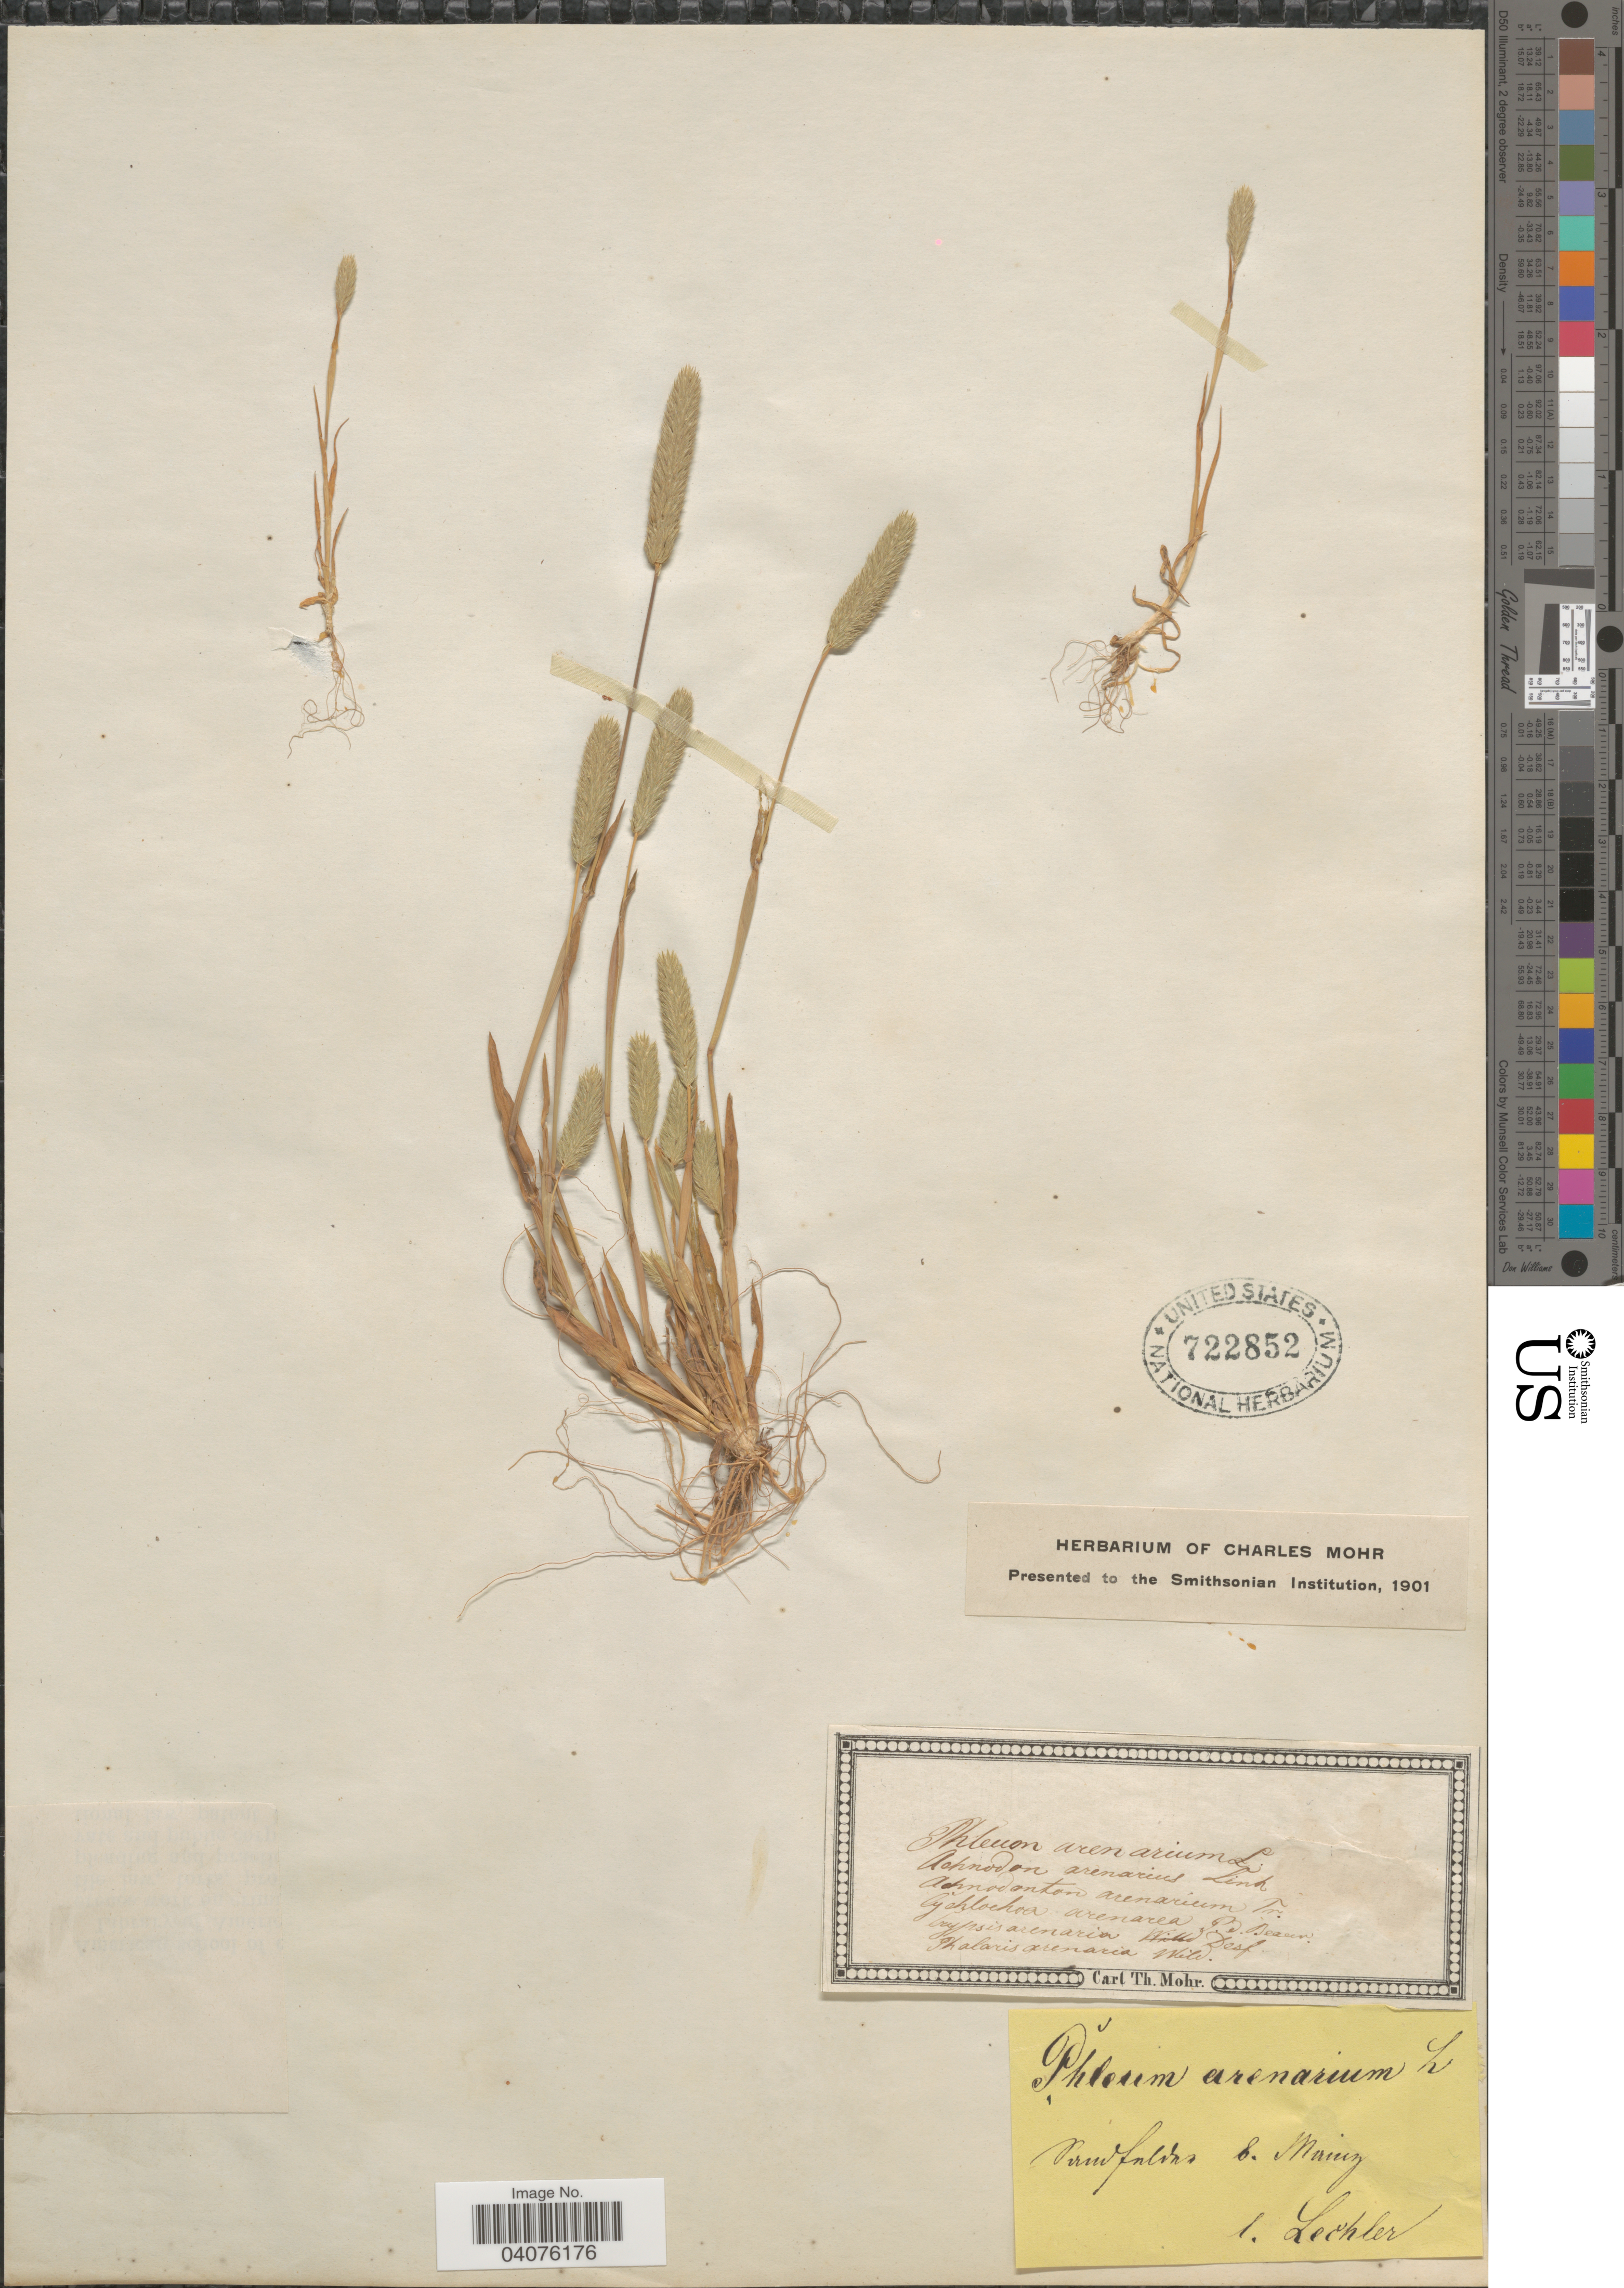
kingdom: Plantae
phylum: Tracheophyta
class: Liliopsida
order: Poales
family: Poaceae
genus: Phleum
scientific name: Phleum arenarium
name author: L.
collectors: -. Lechler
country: Germany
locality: [illegible text] b. Mainz.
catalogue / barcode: US 722852